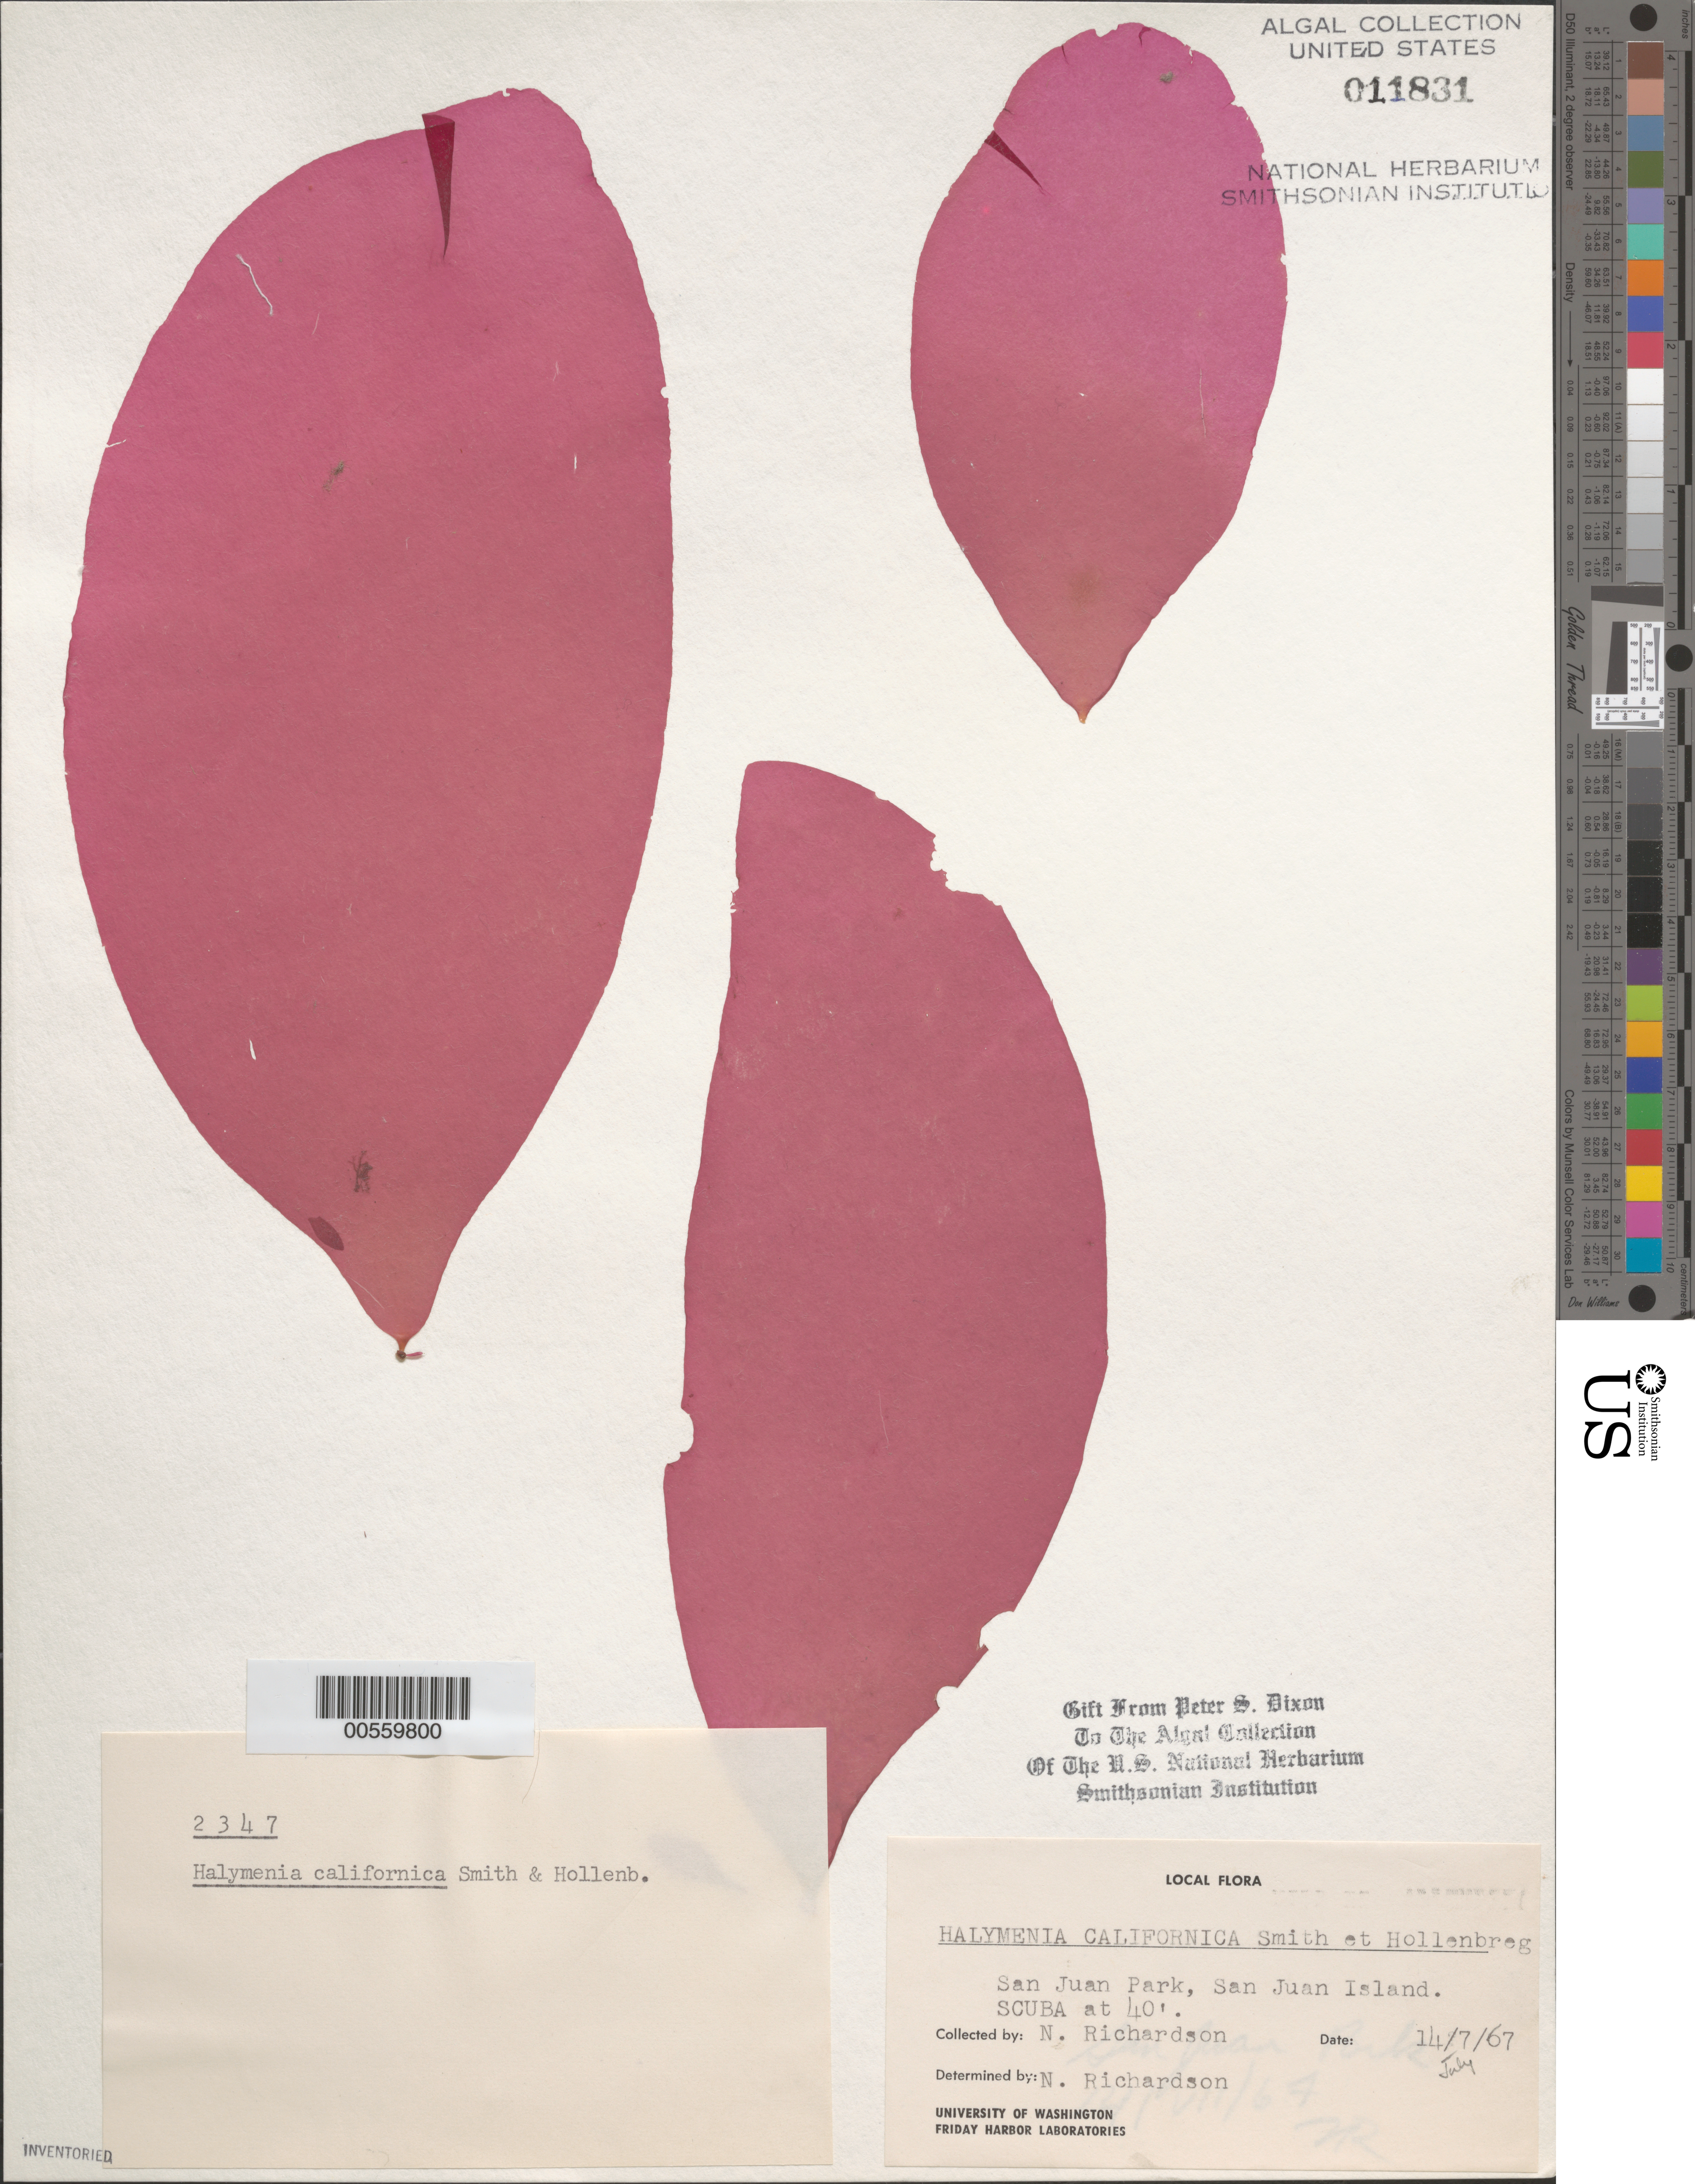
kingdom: Plantae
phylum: Rhodophyta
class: Florideophyceae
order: Halymeniales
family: Halymeniaceae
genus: Halymenia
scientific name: Halymenia californica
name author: G.M. Sm. & Hollenb.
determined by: Richardson, N.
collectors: N. Richardson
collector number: PSD 2347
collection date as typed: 14 Jul 1967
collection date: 1967-07-14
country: United States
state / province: Washington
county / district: San Juan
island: San Juan Island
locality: San Juan Park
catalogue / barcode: US 11831